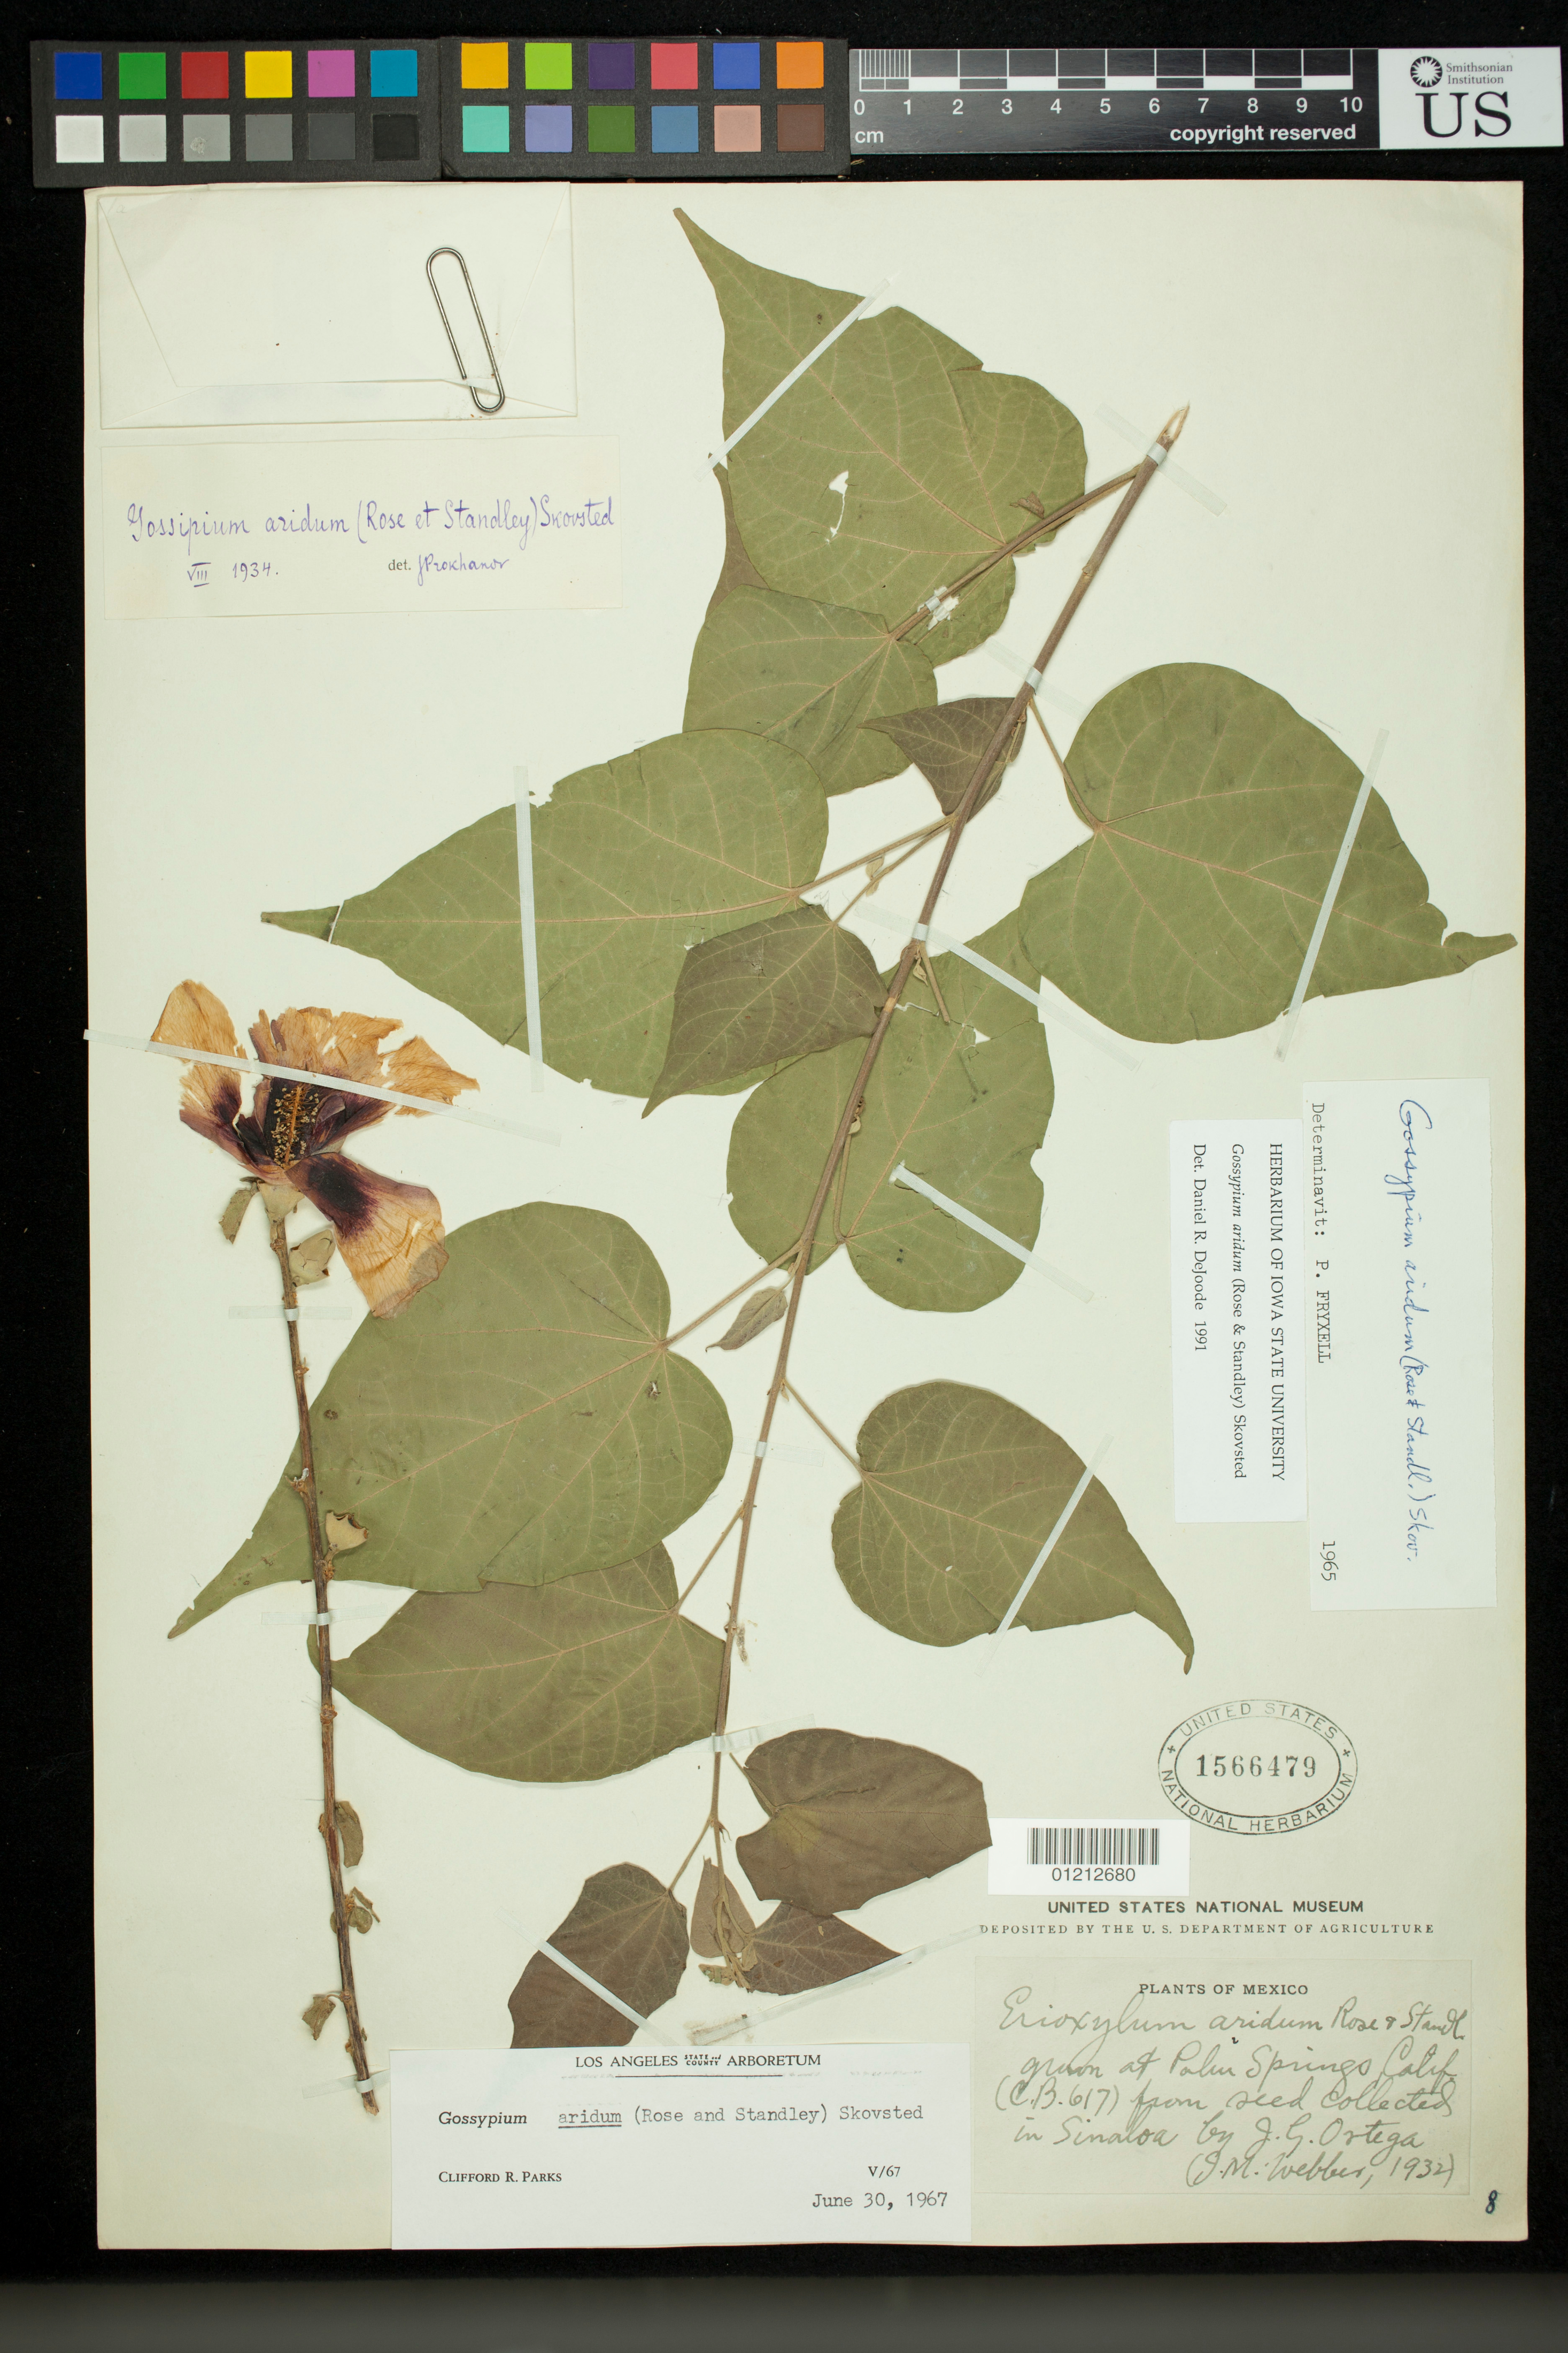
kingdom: Plantae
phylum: Tracheophyta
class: Magnoliopsida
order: Malvales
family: Malvaceae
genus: Gossypium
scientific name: Gossypium aridum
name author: (Rose & Standl.) Skovsted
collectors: J. M. Webber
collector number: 617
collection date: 1932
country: United States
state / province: California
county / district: Riverside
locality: Grown at Palm Springs (C.B. 617) from seed collected in Sinaloa by J. G. Ortega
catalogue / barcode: US 1566479